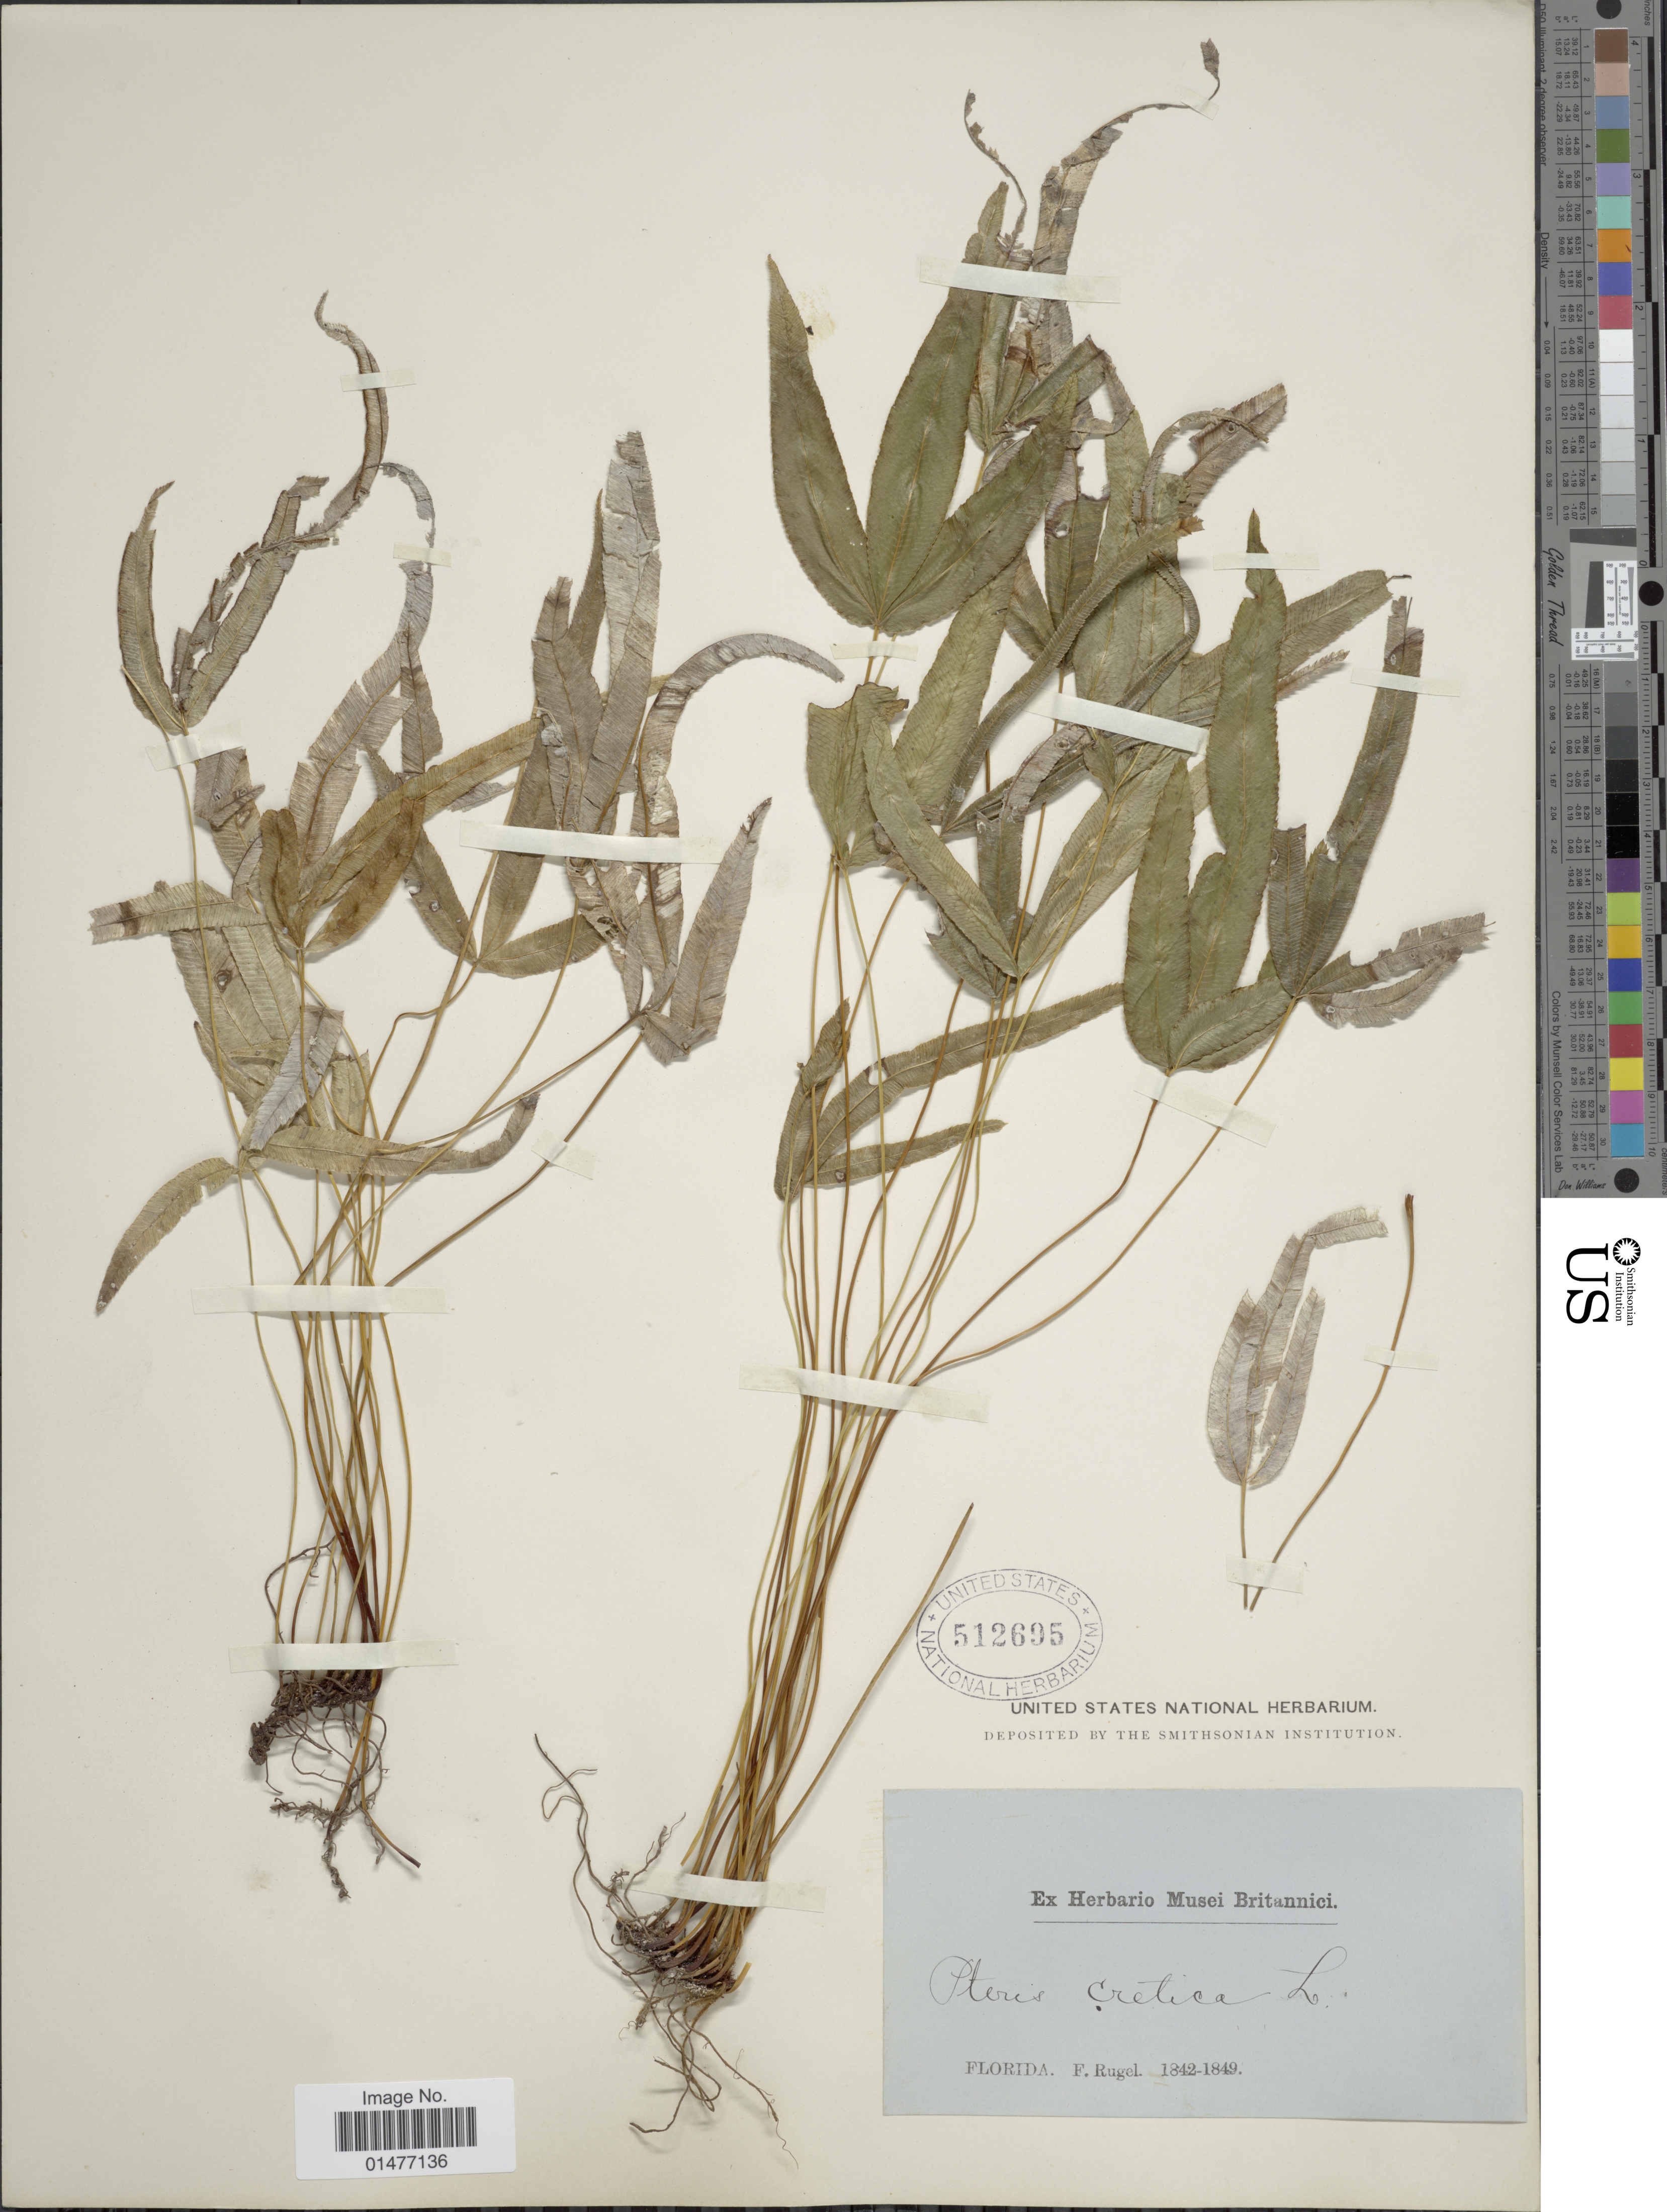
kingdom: Plantae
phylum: Tracheophyta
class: Polypodiopsida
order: Polypodiales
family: Pteridaceae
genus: Pteris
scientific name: Pteris cretica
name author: L.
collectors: F. Rugel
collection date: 1842/1849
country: United States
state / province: Florida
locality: Florida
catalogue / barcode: US 512695